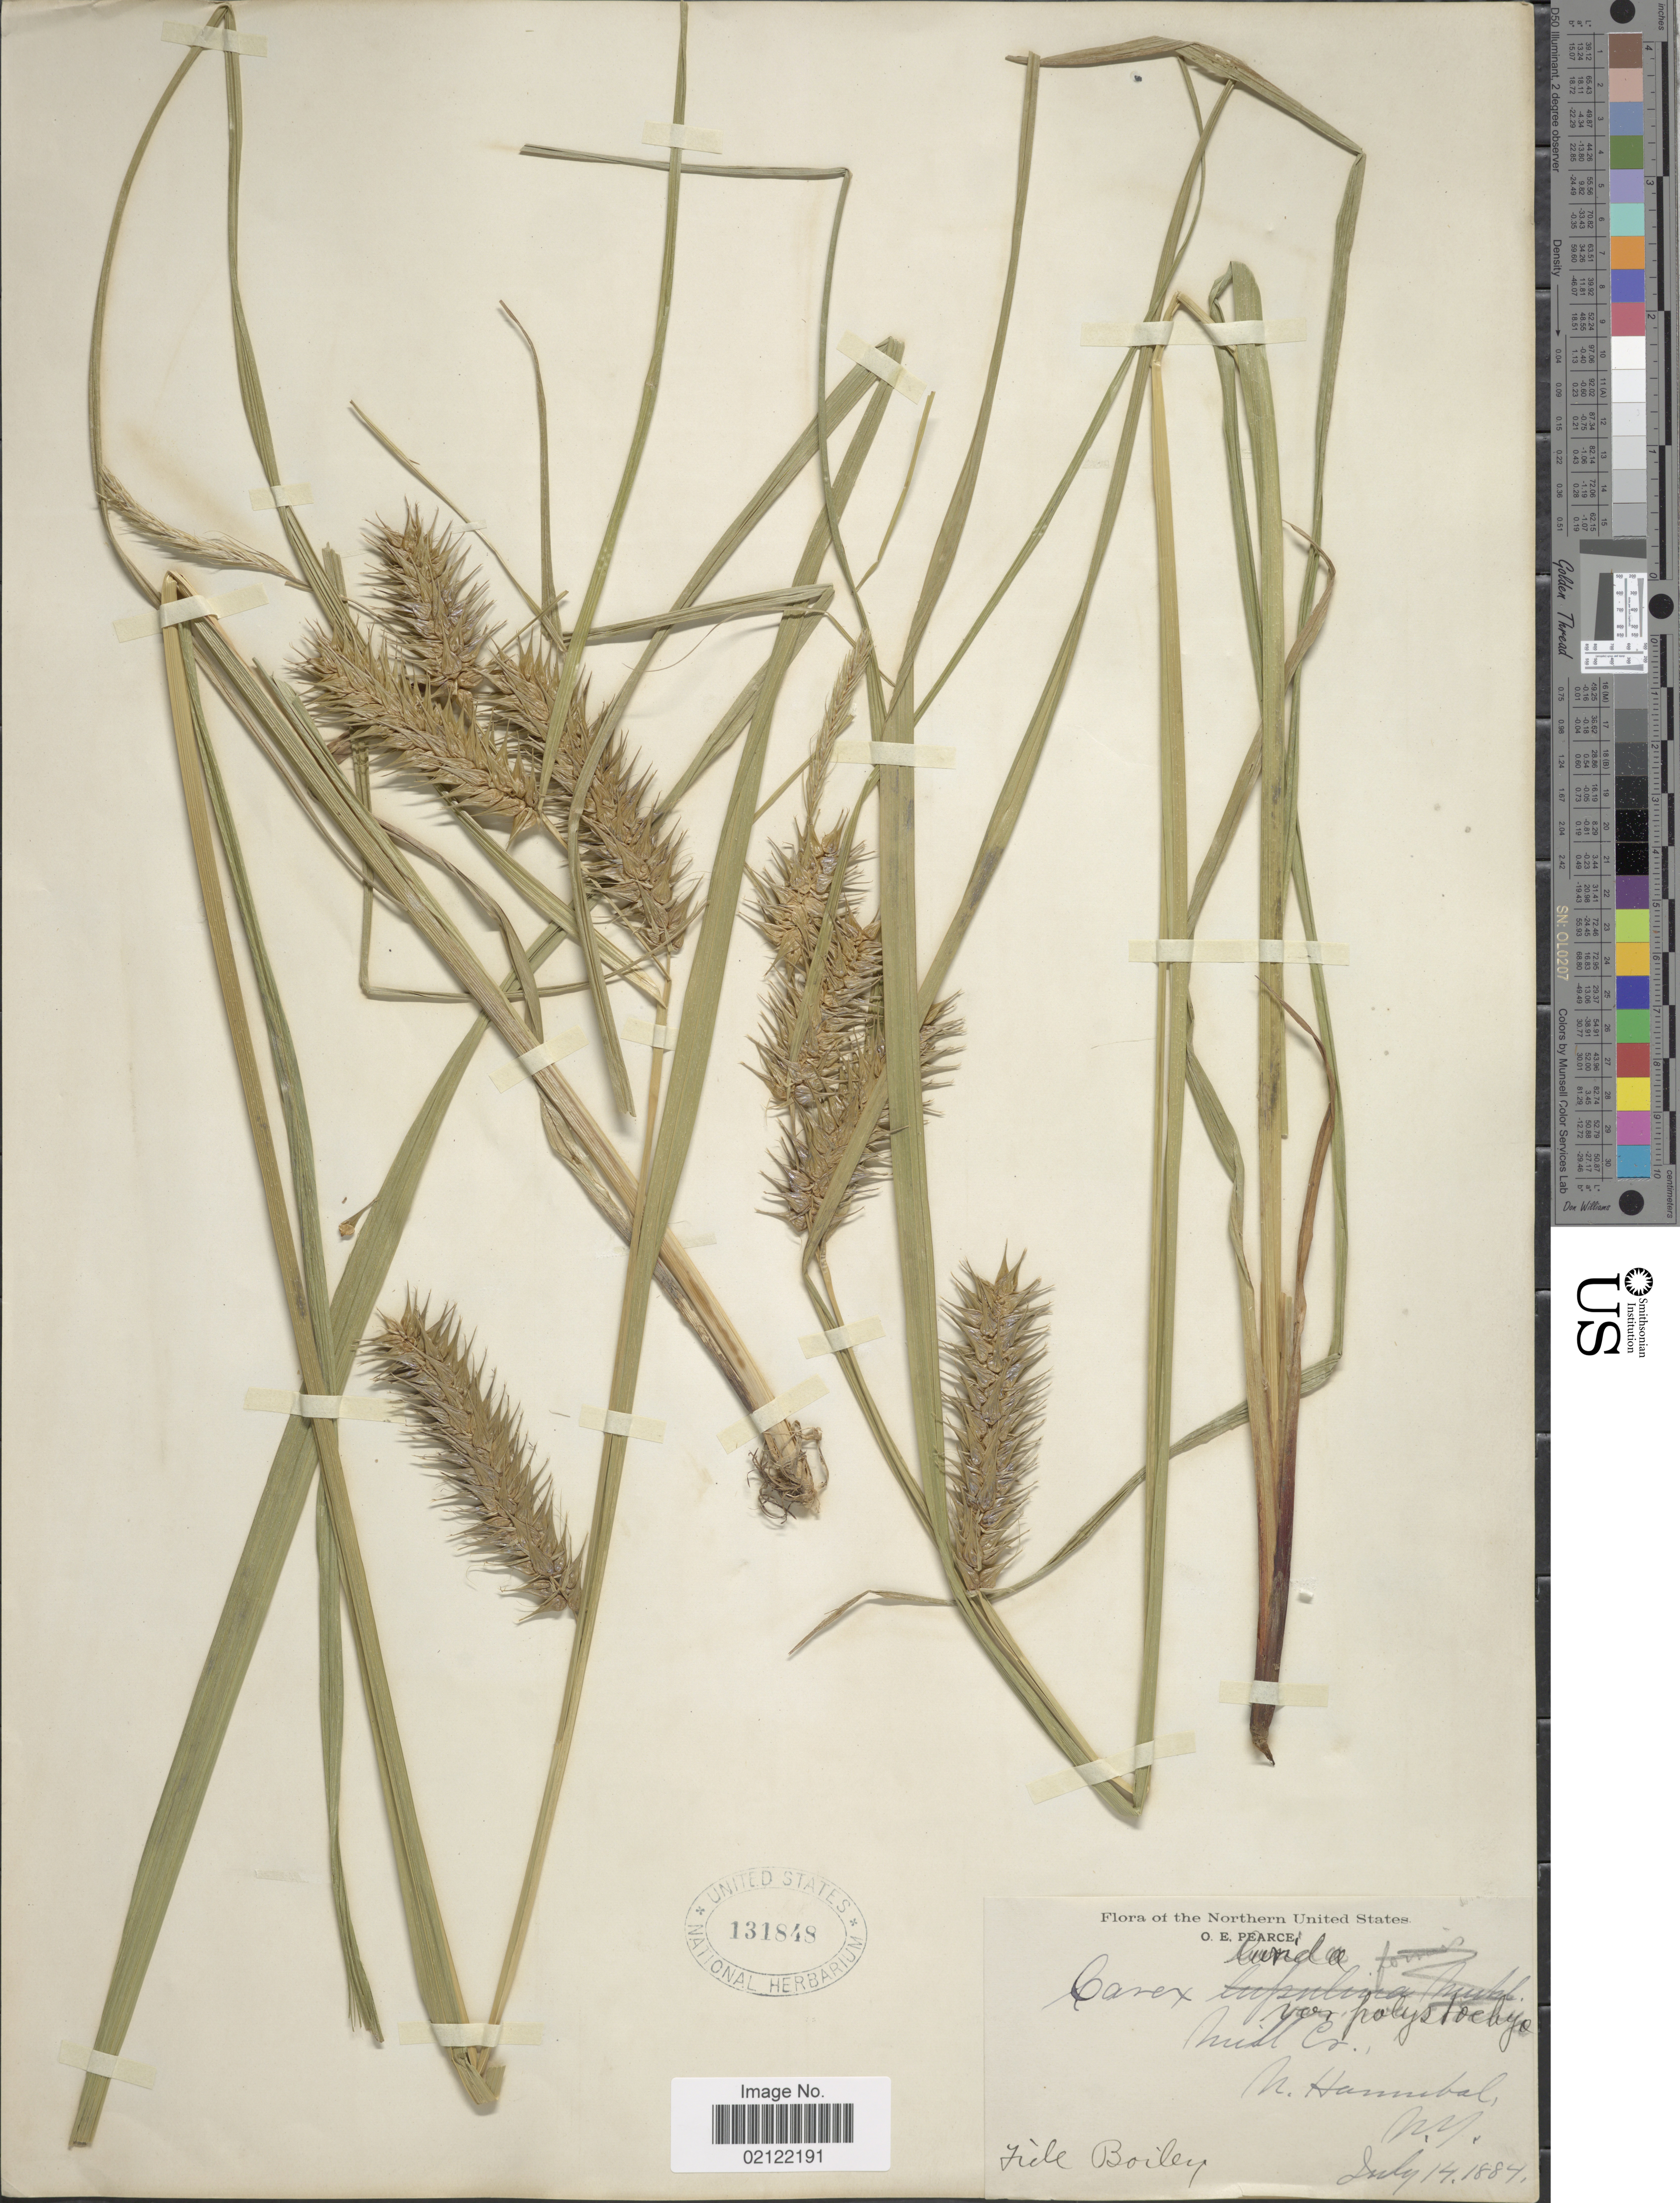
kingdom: Plantae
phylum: Tracheophyta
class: Liliopsida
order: Poales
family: Cyperaceae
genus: Carex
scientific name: Carex lurida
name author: Wahlenb.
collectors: O. E. Pearce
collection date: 1884-07-14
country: United States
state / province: New York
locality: N. Hannibal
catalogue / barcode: US 131848